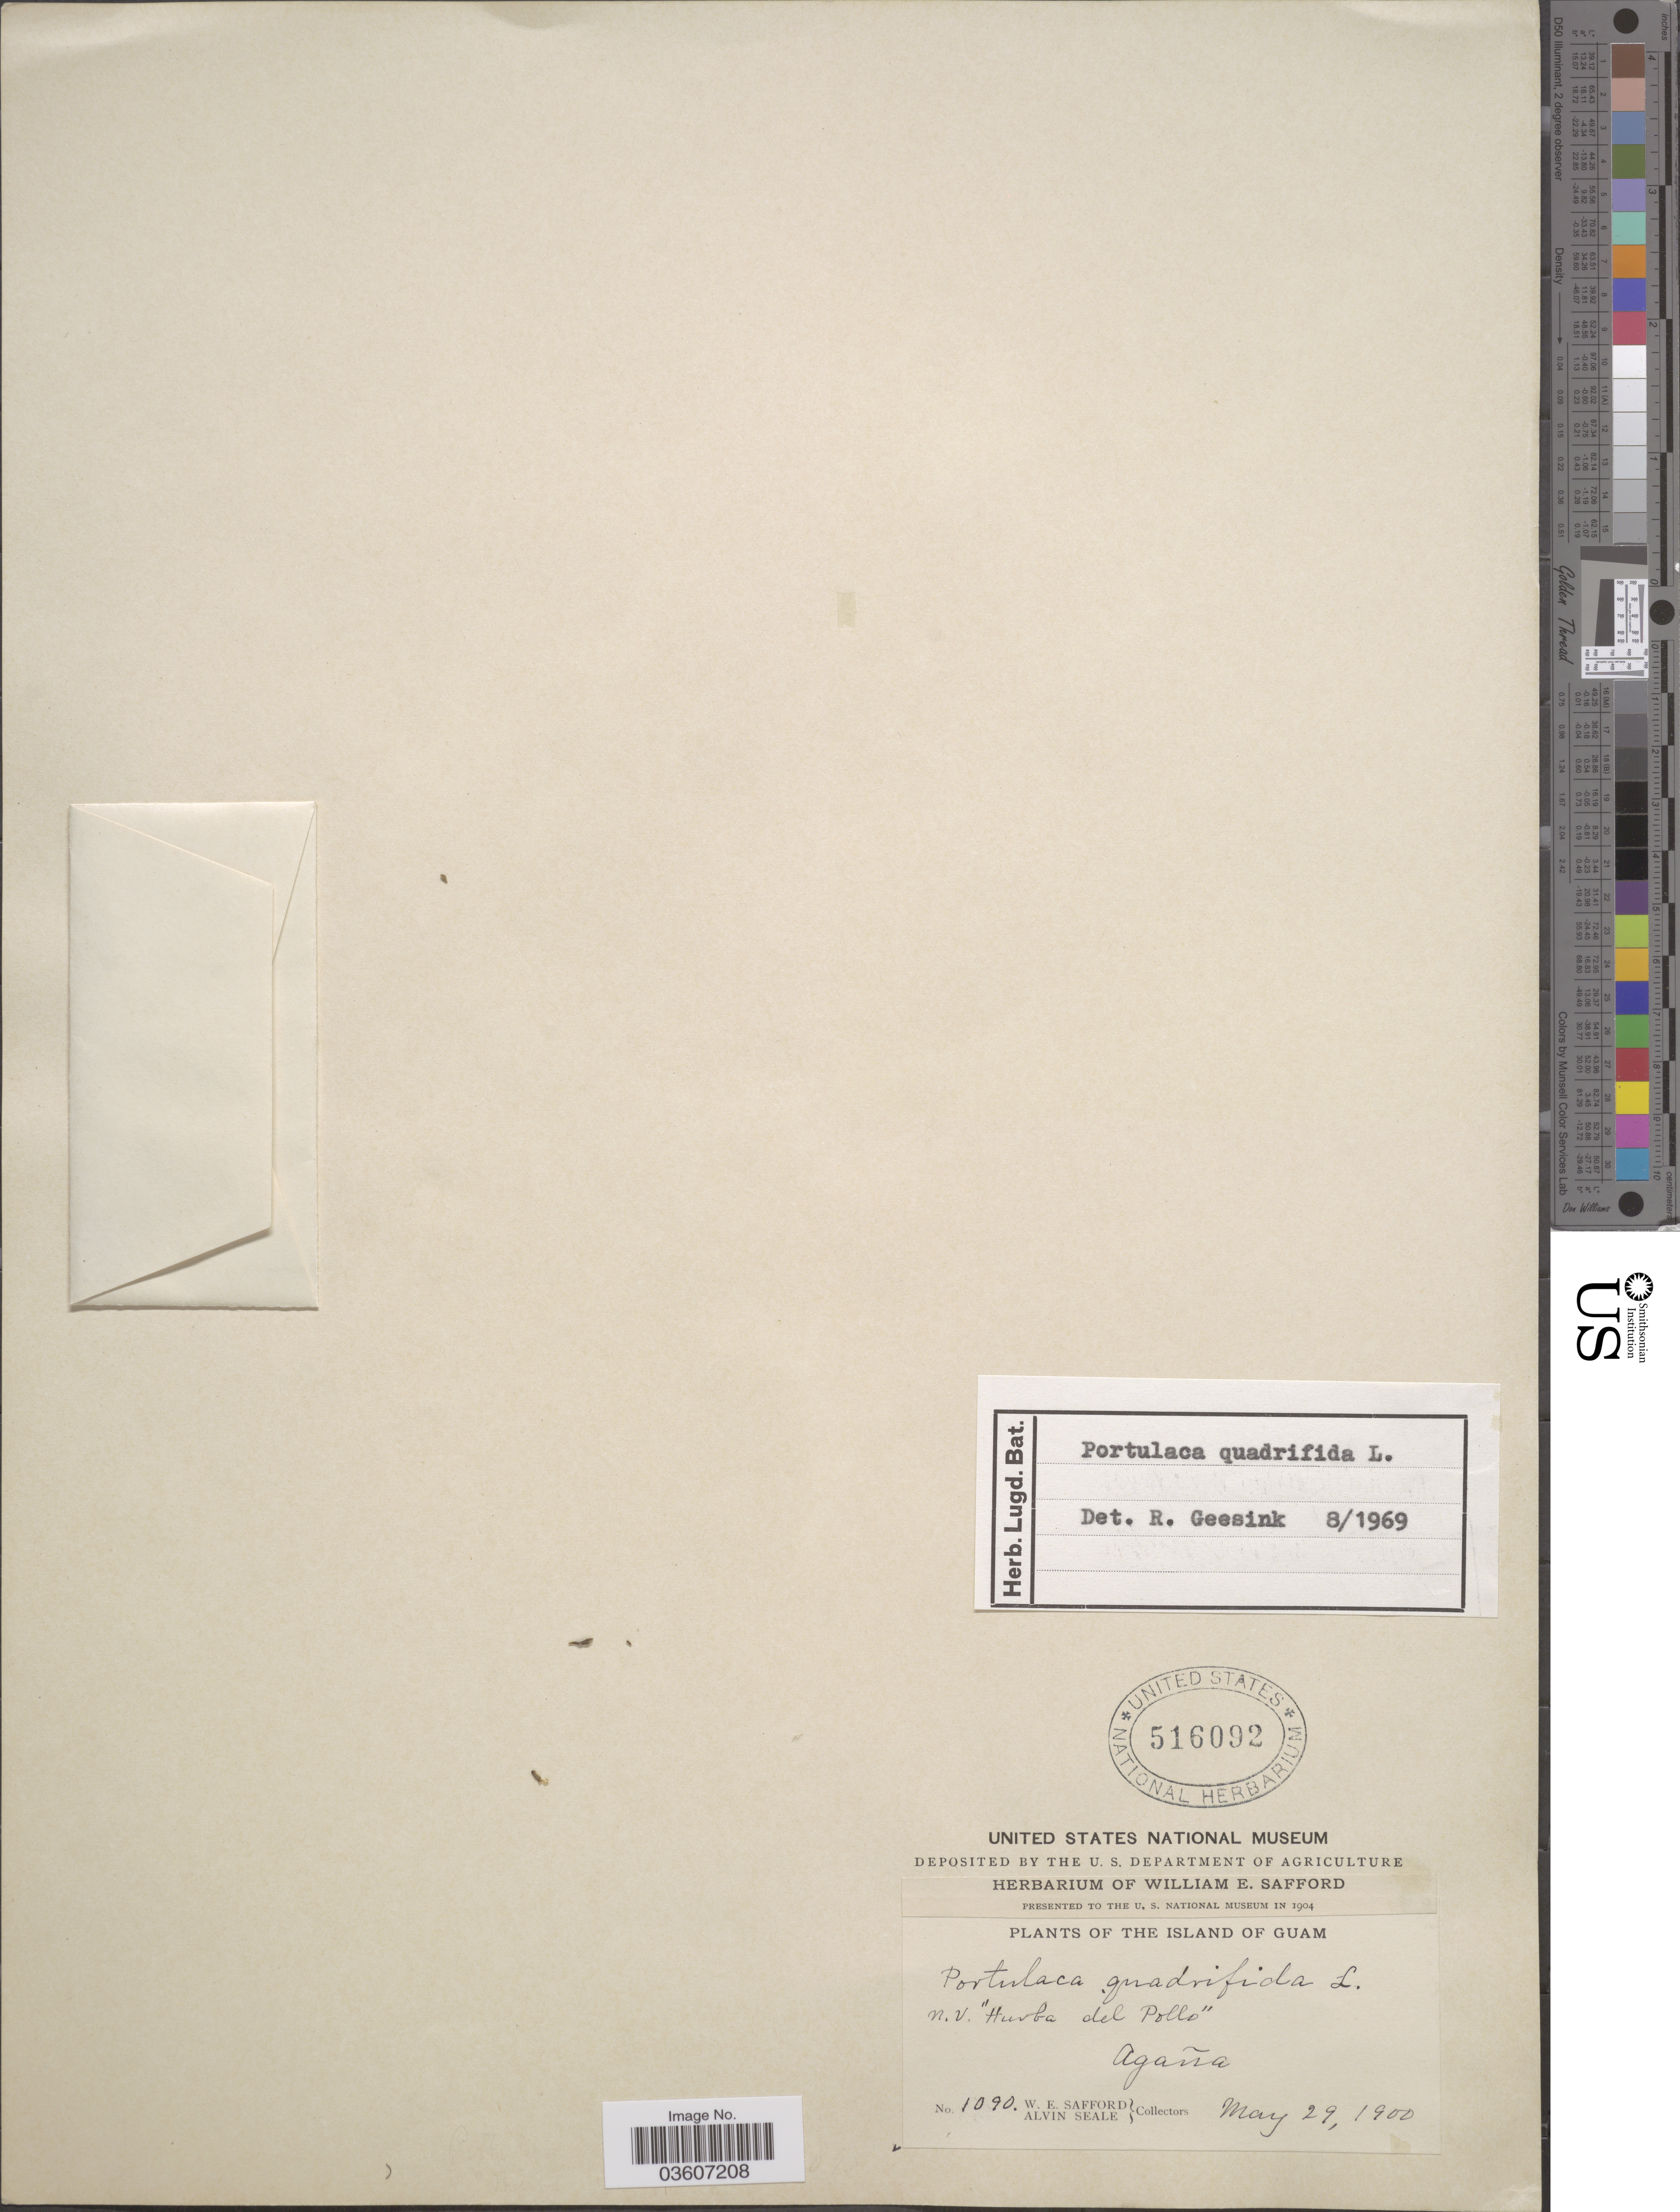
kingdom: Plantae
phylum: Tracheophyta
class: Magnoliopsida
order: Caryophyllales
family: Portulacaceae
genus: Portulaca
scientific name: Portulaca quadrifida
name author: L.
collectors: W. E. Safford & A. Seale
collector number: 1090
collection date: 1900-05-29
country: Guam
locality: Agaña.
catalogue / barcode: US 516092